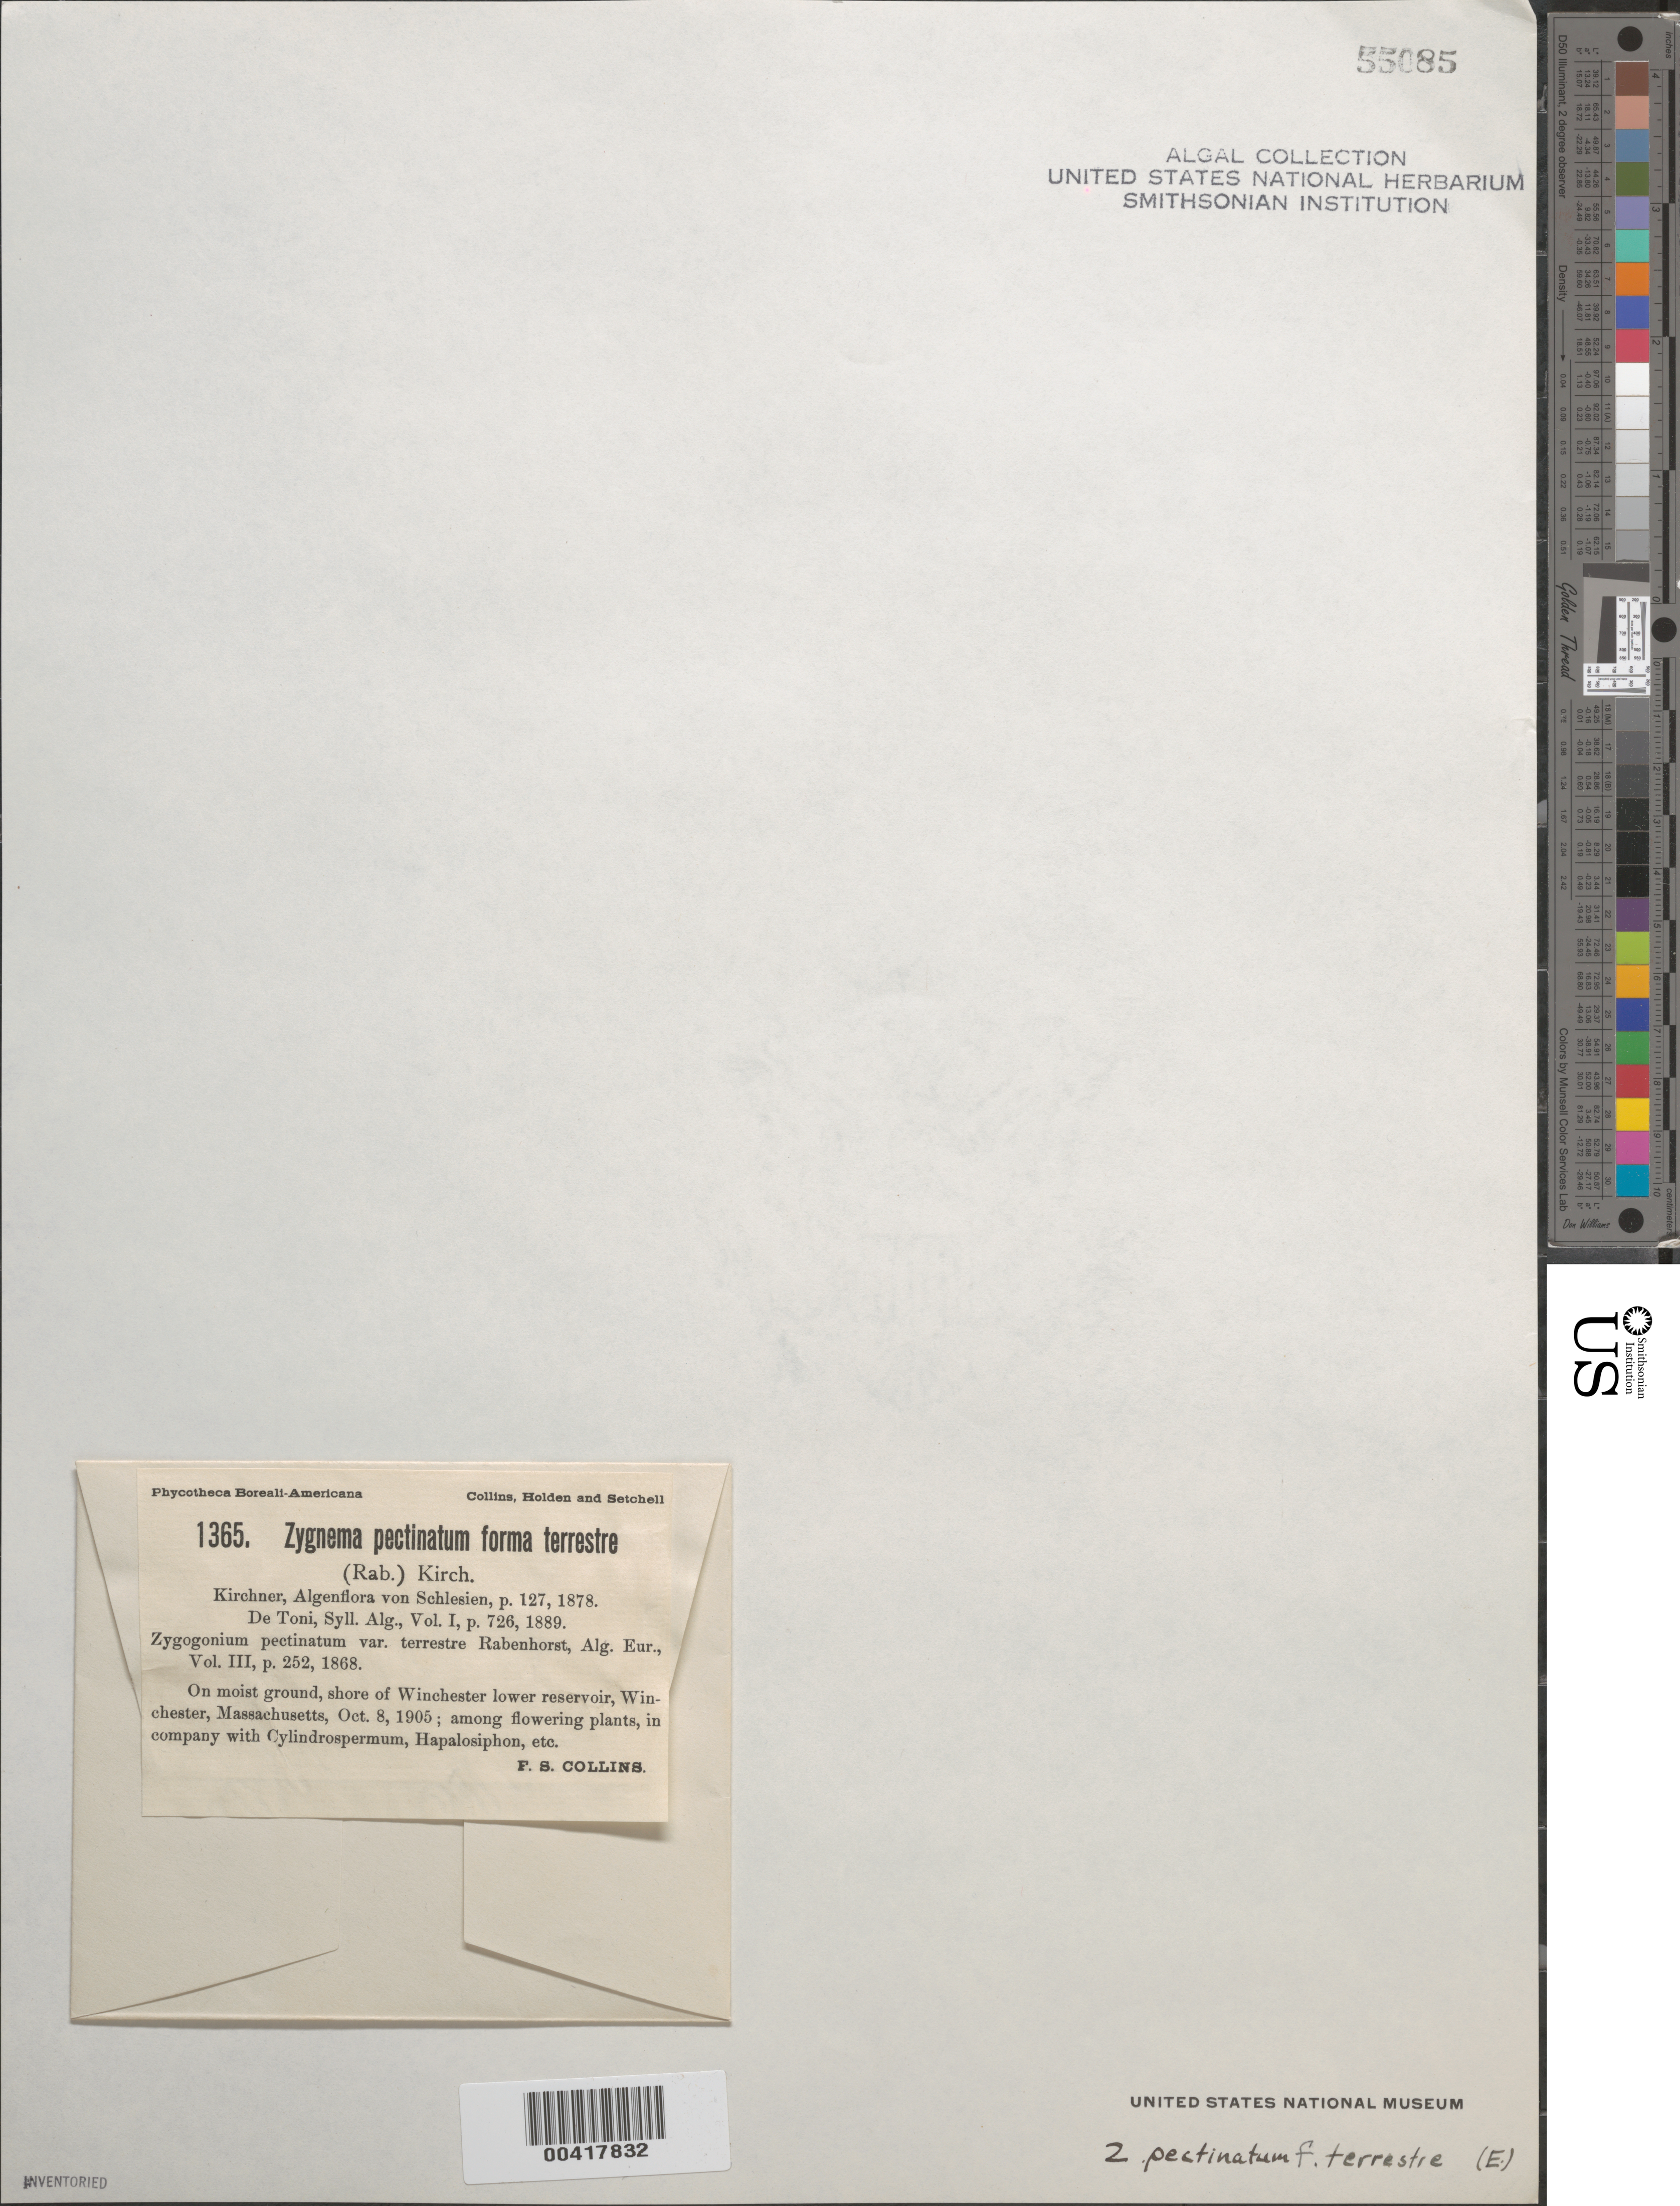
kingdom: Plantae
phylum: Charophyta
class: Zygnematophyceae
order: Zygnematales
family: Zygnemataceae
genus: Zygnema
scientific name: Zygnema pectinatum f. terrestre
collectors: F. Collins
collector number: PB-A 1365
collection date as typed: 08 Oct 1905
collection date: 1905-10-08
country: United States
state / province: Massachusetts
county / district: Middlesex County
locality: Winchester, Winchester Lower Reservoir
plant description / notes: Collins, Holden & Setchell, Phycotheca Boreali-Americana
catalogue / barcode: US 55085